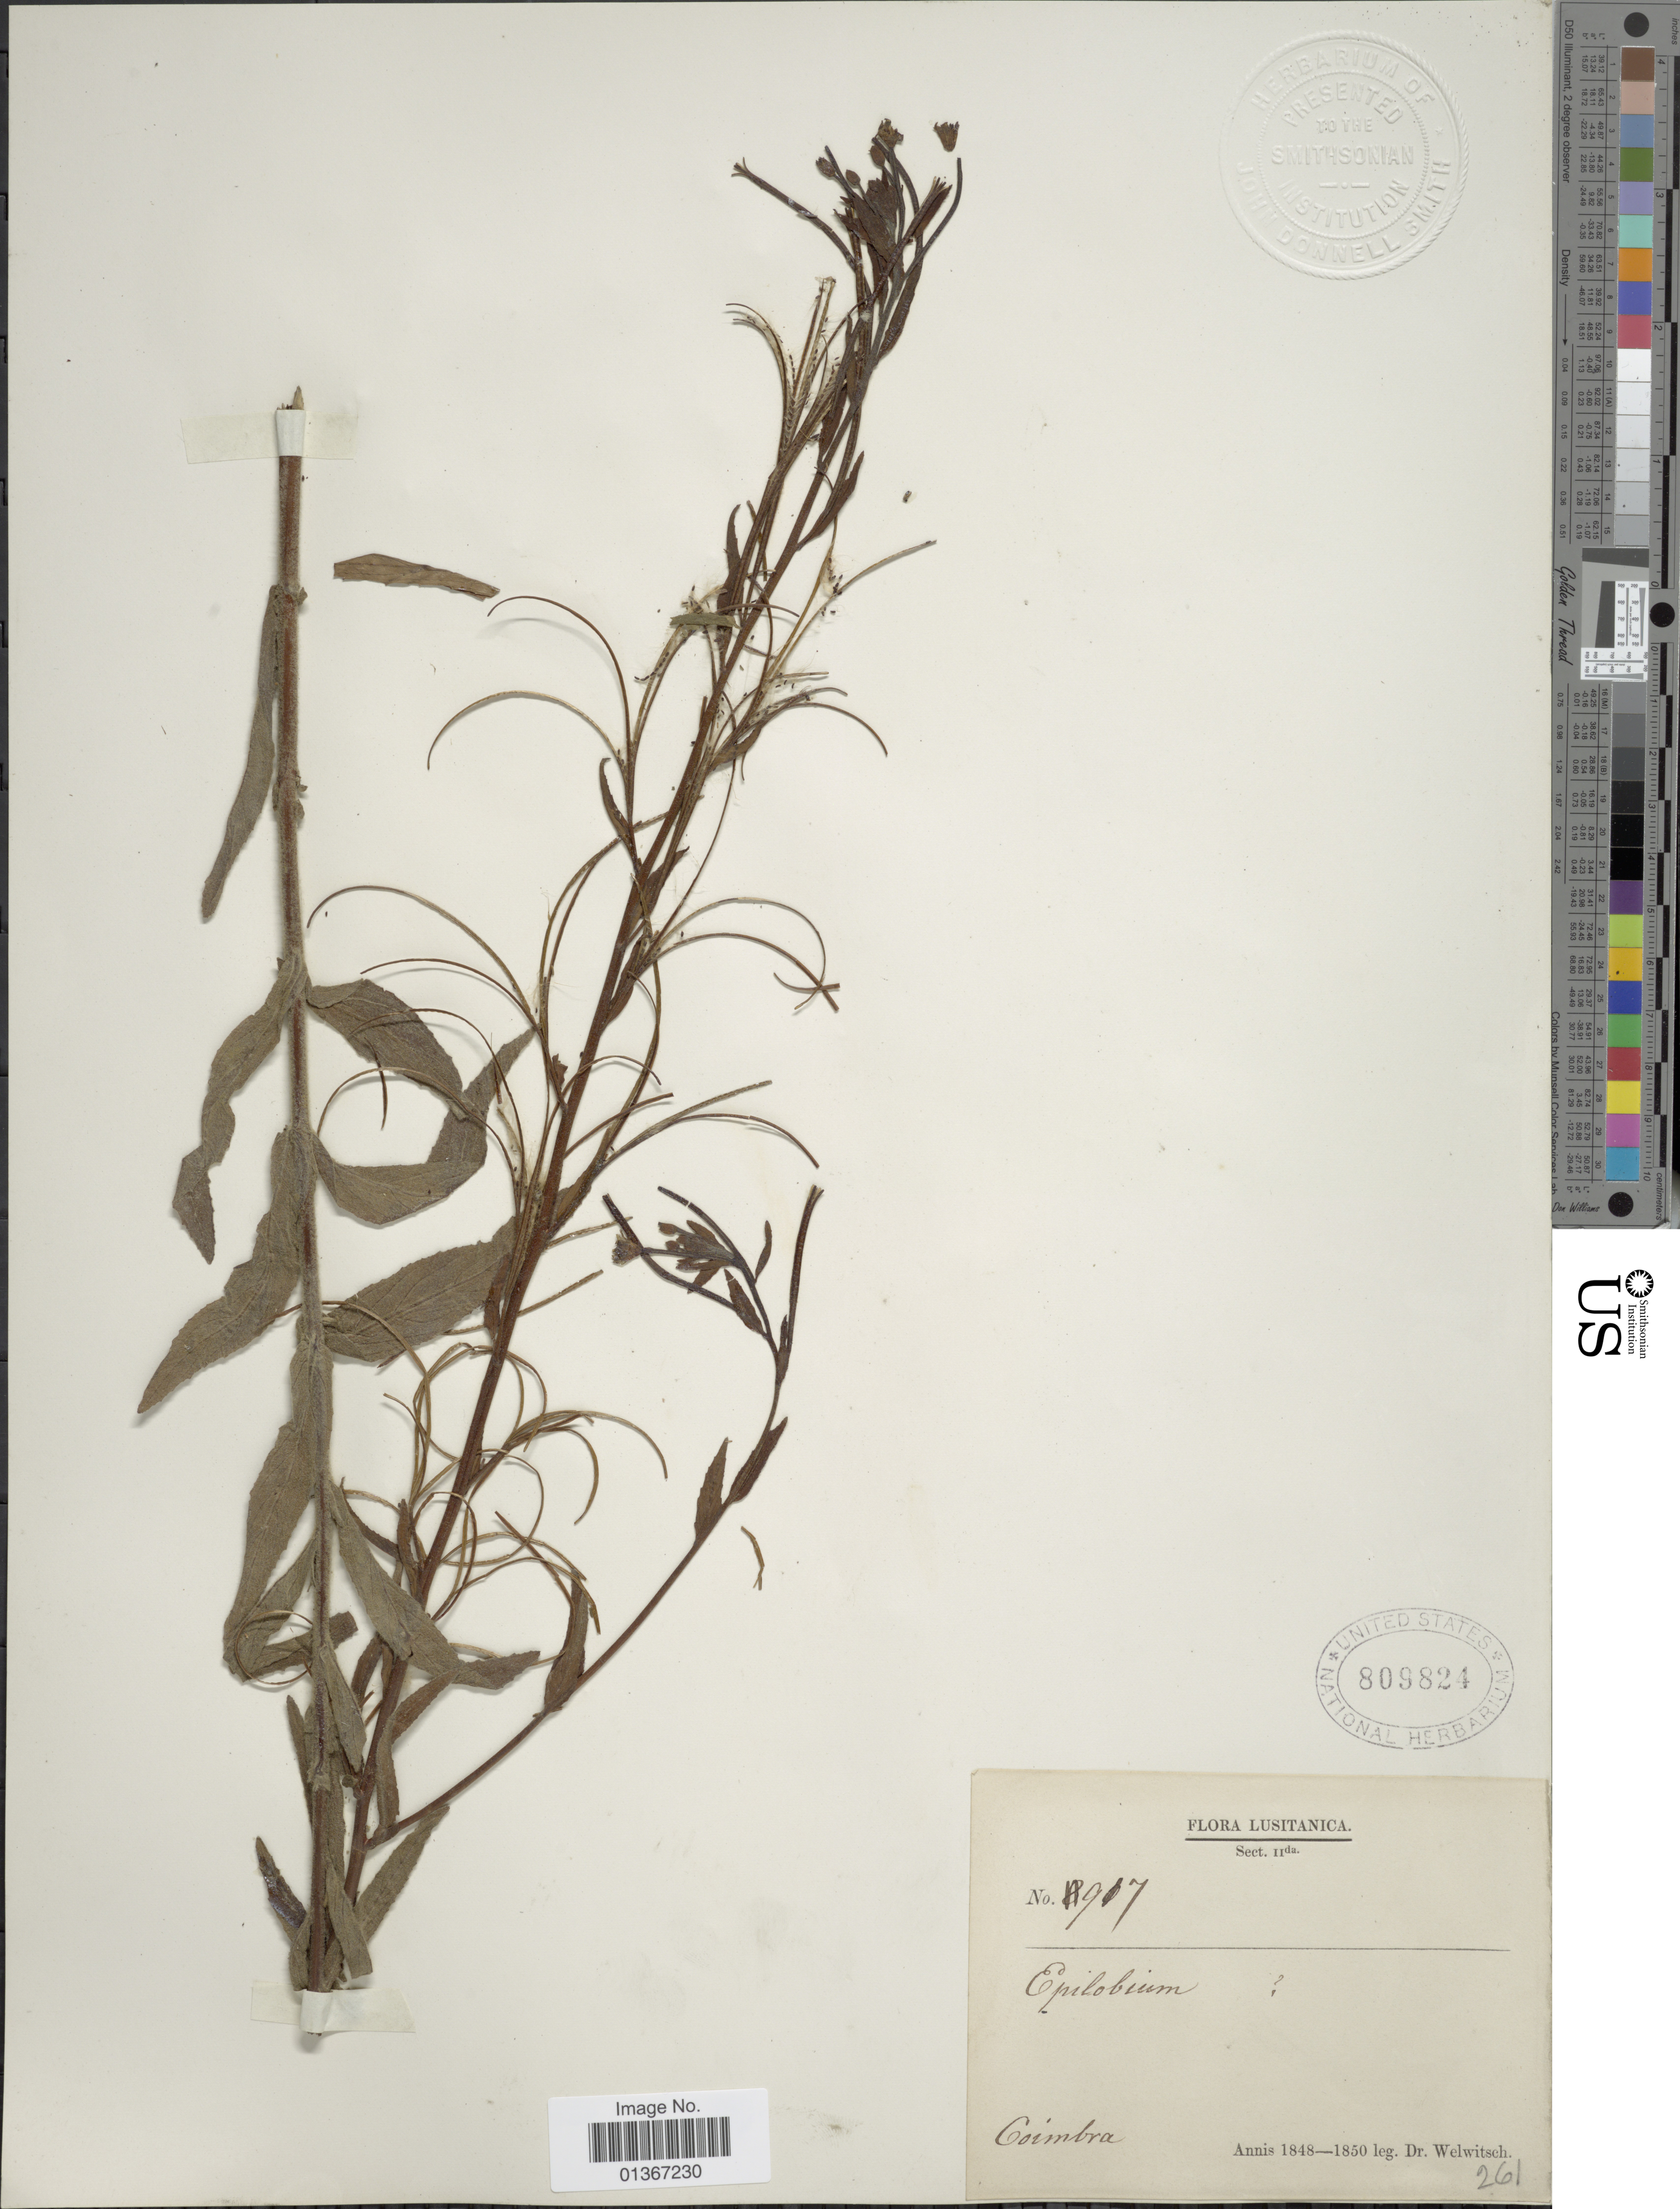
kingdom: Plantae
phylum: Tracheophyta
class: Magnoliopsida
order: Myrtales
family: Onagraceae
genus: Epilobium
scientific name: Epilobium sp.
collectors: -. Welwitsch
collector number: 917/261*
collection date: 1848/1850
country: Portugal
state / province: Coimbra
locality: Lusitanica.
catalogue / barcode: US 809824